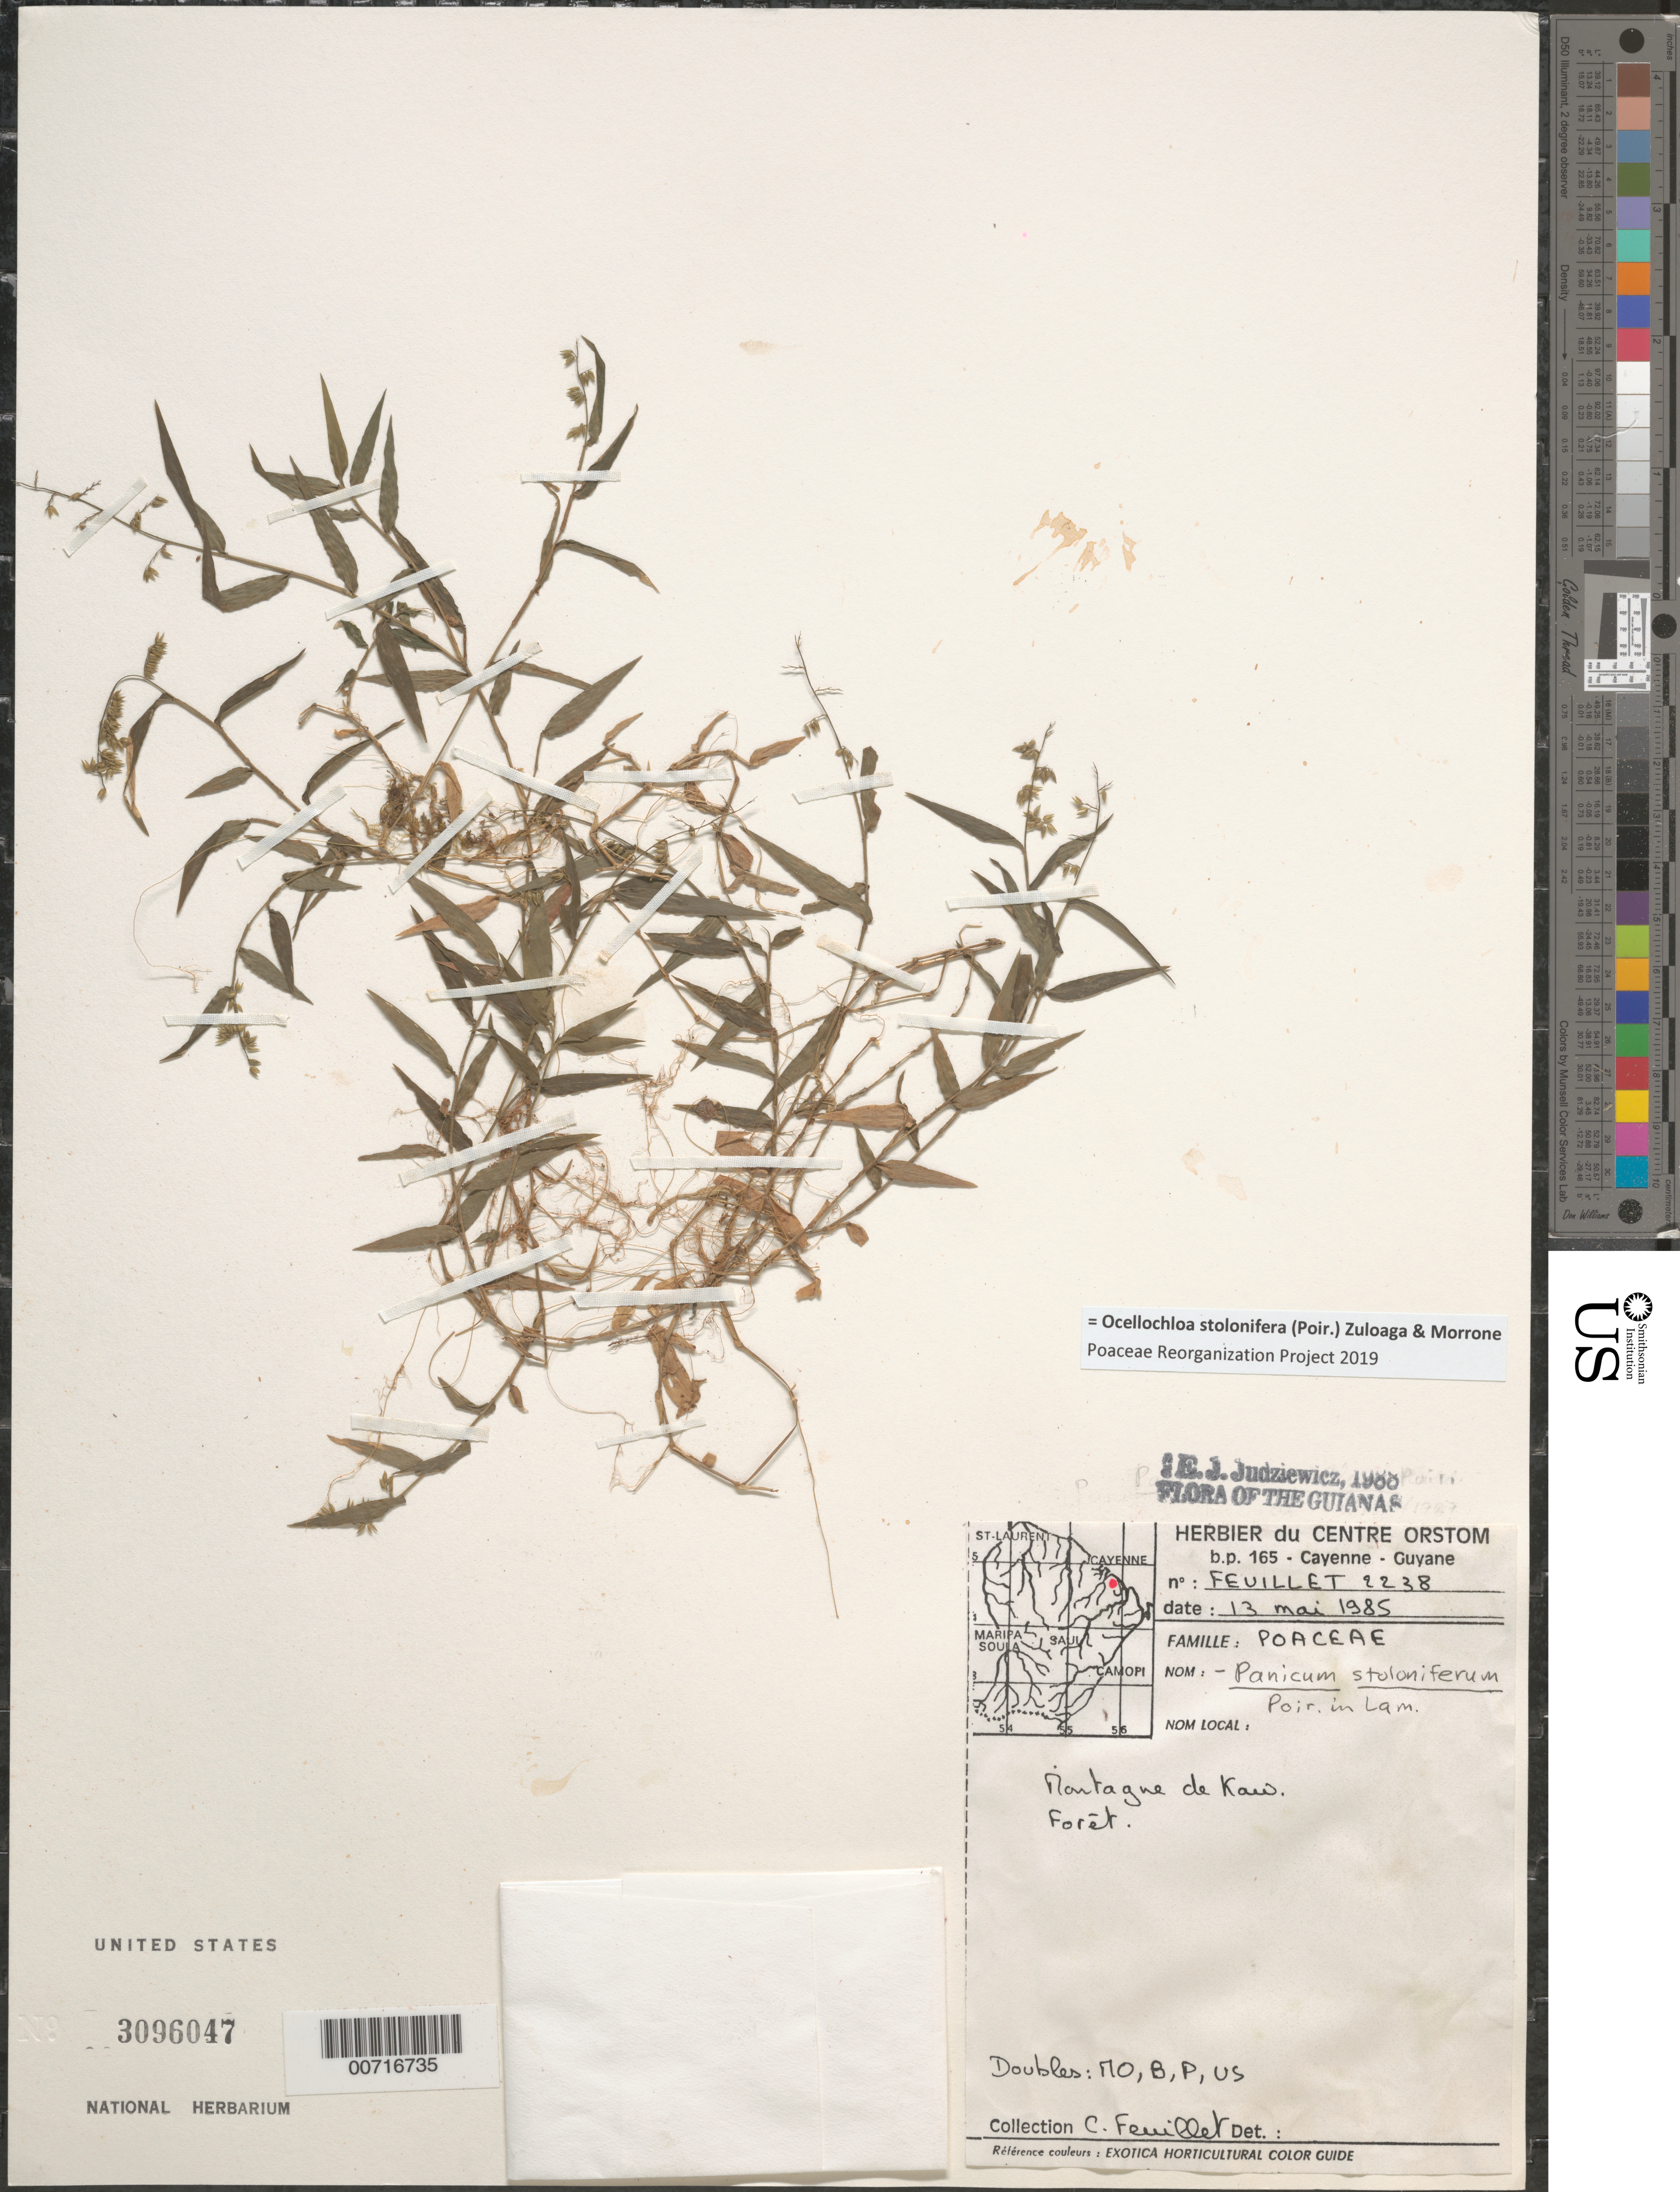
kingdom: Plantae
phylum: Tracheophyta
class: Liliopsida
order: Poales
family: Poaceae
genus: Panicum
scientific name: Panicum stoloniferum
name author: Poir.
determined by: Judziewicz, E. J.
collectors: C. Feuillet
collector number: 2238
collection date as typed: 13 May 1985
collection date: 1985-05-13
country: French Guiana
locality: Montagne de Kaw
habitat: Forest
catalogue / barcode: US 3096047